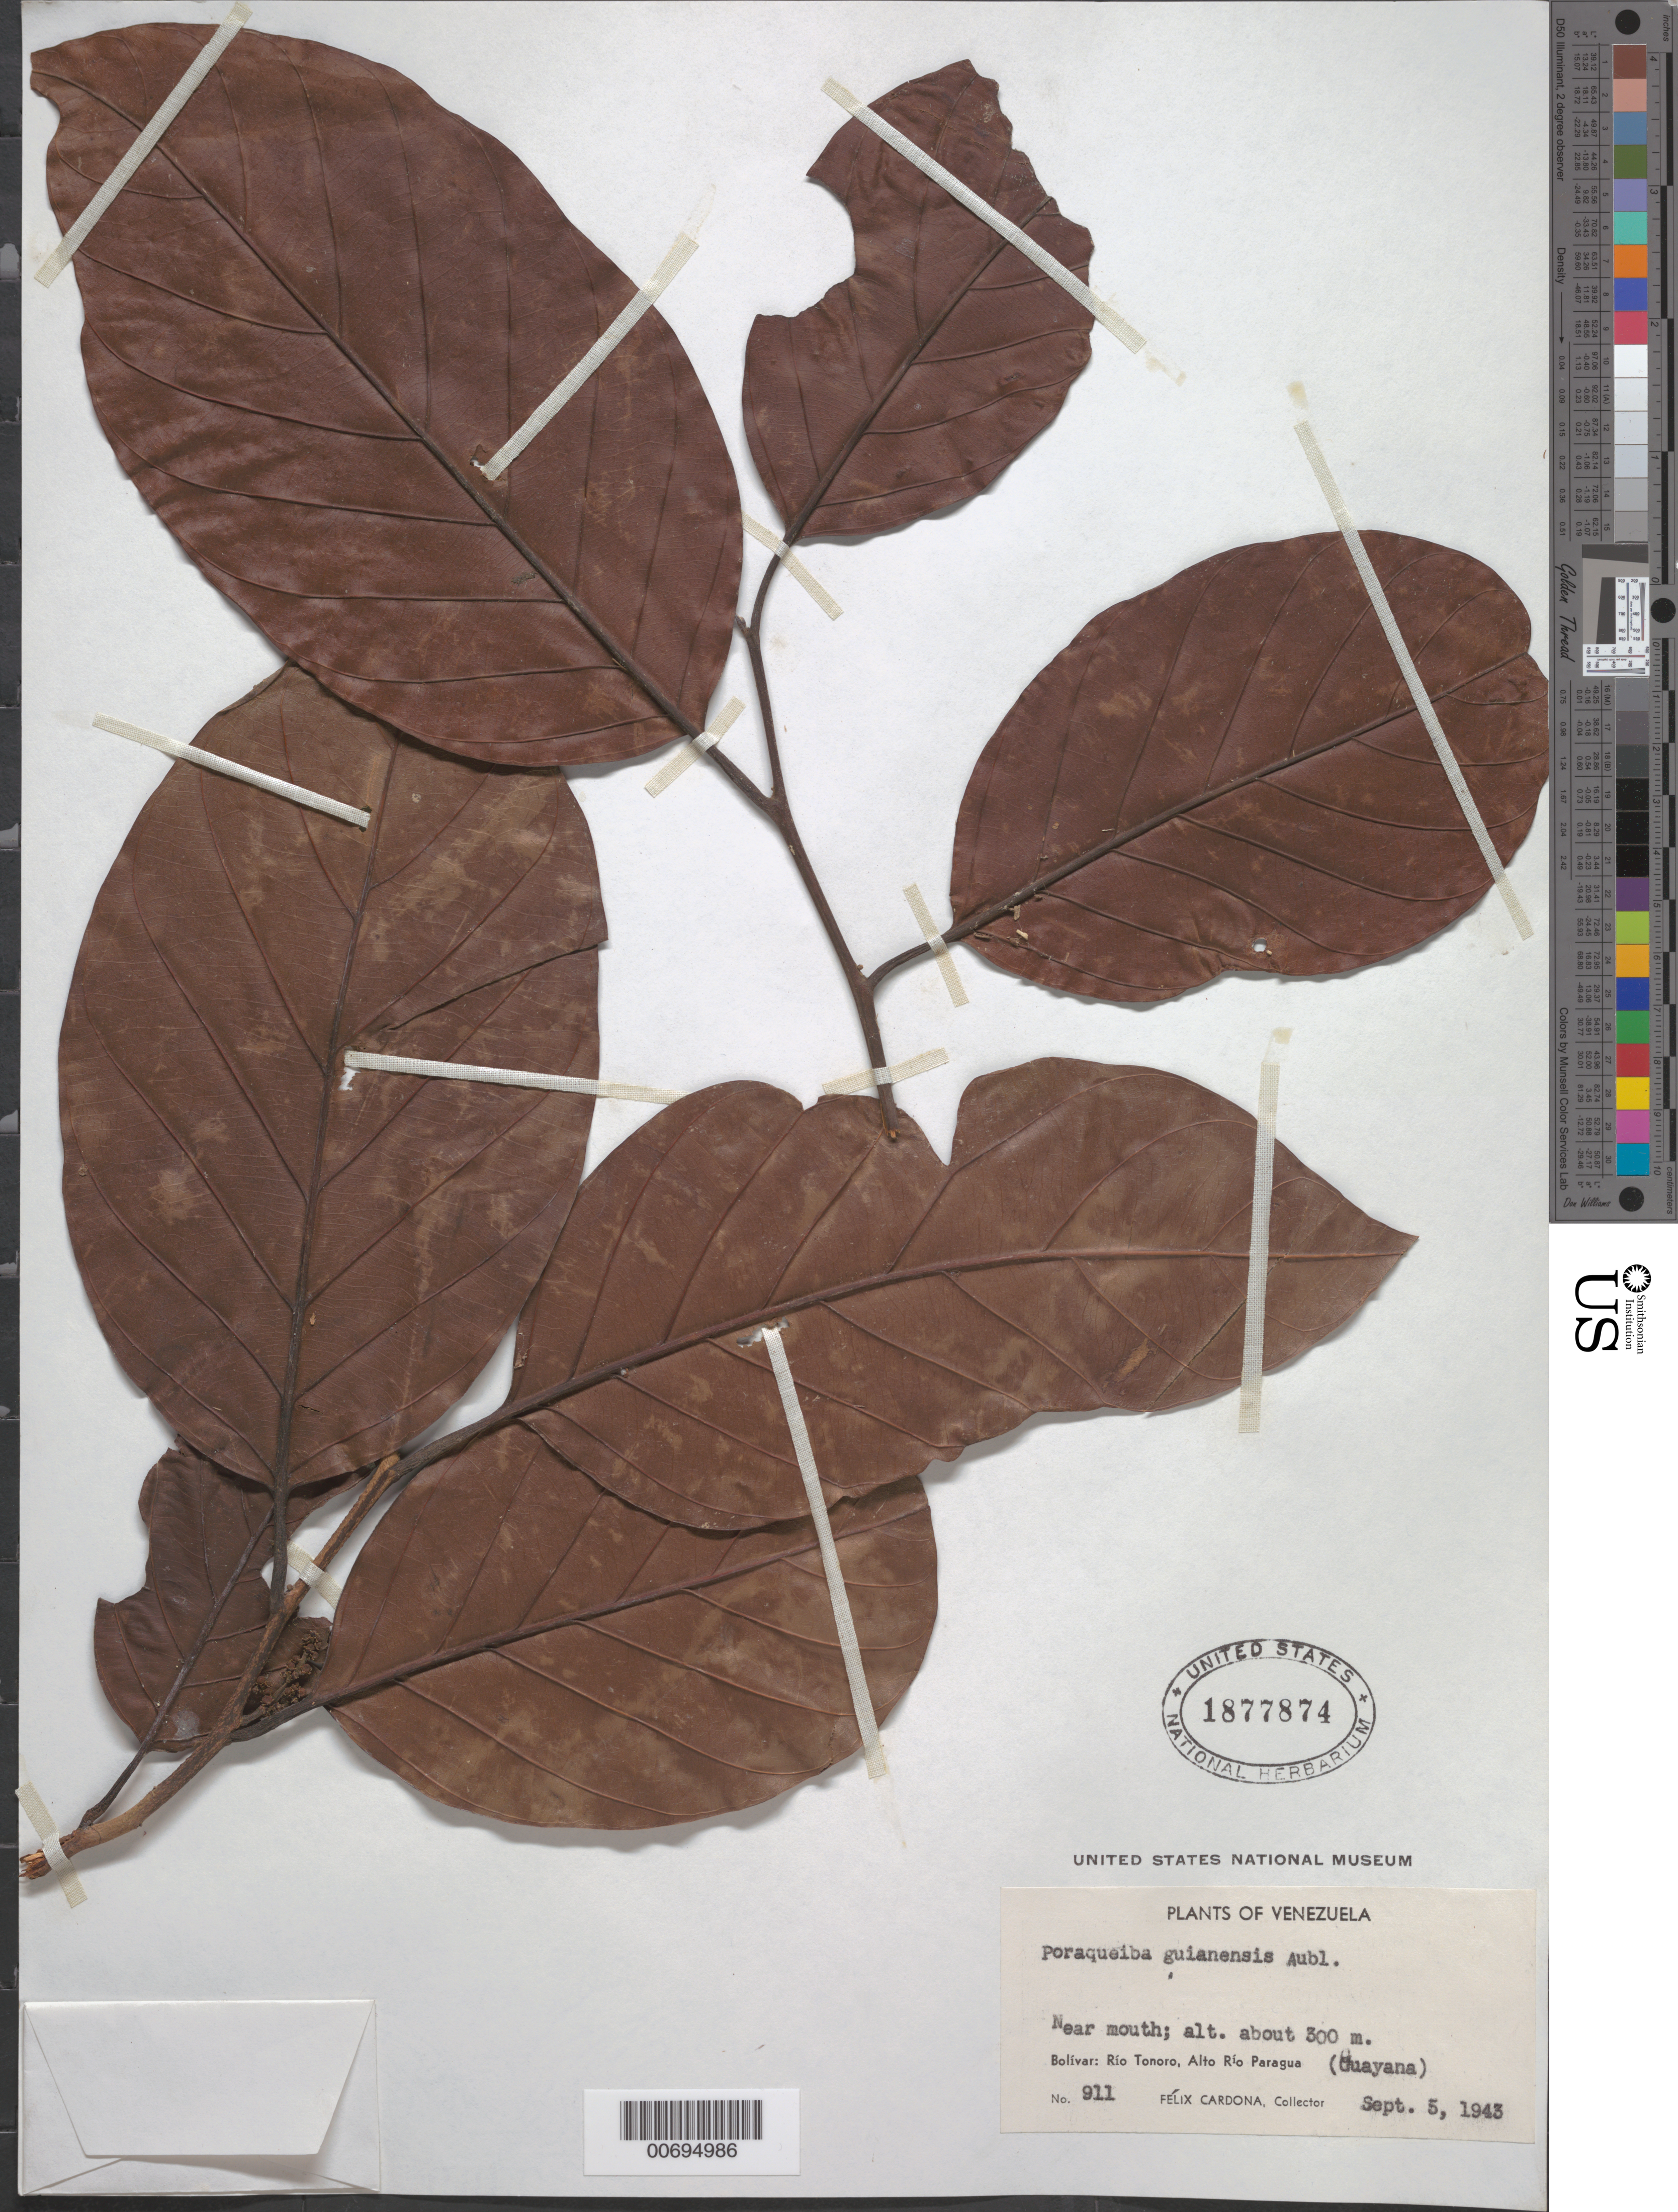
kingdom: Plantae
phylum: Tracheophyta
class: Magnoliopsida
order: Metteniusales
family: Metteniusaceae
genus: Poraqueiba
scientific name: Poraqueiba guianensis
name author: Aubl.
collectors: F. Cardona Puig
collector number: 911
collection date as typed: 5-Sep-43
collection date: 1943-09-05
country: Venezuela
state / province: Bolívar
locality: Alto Río Paragua, Río Tonoro (Guayana)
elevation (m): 300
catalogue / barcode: US 1877874